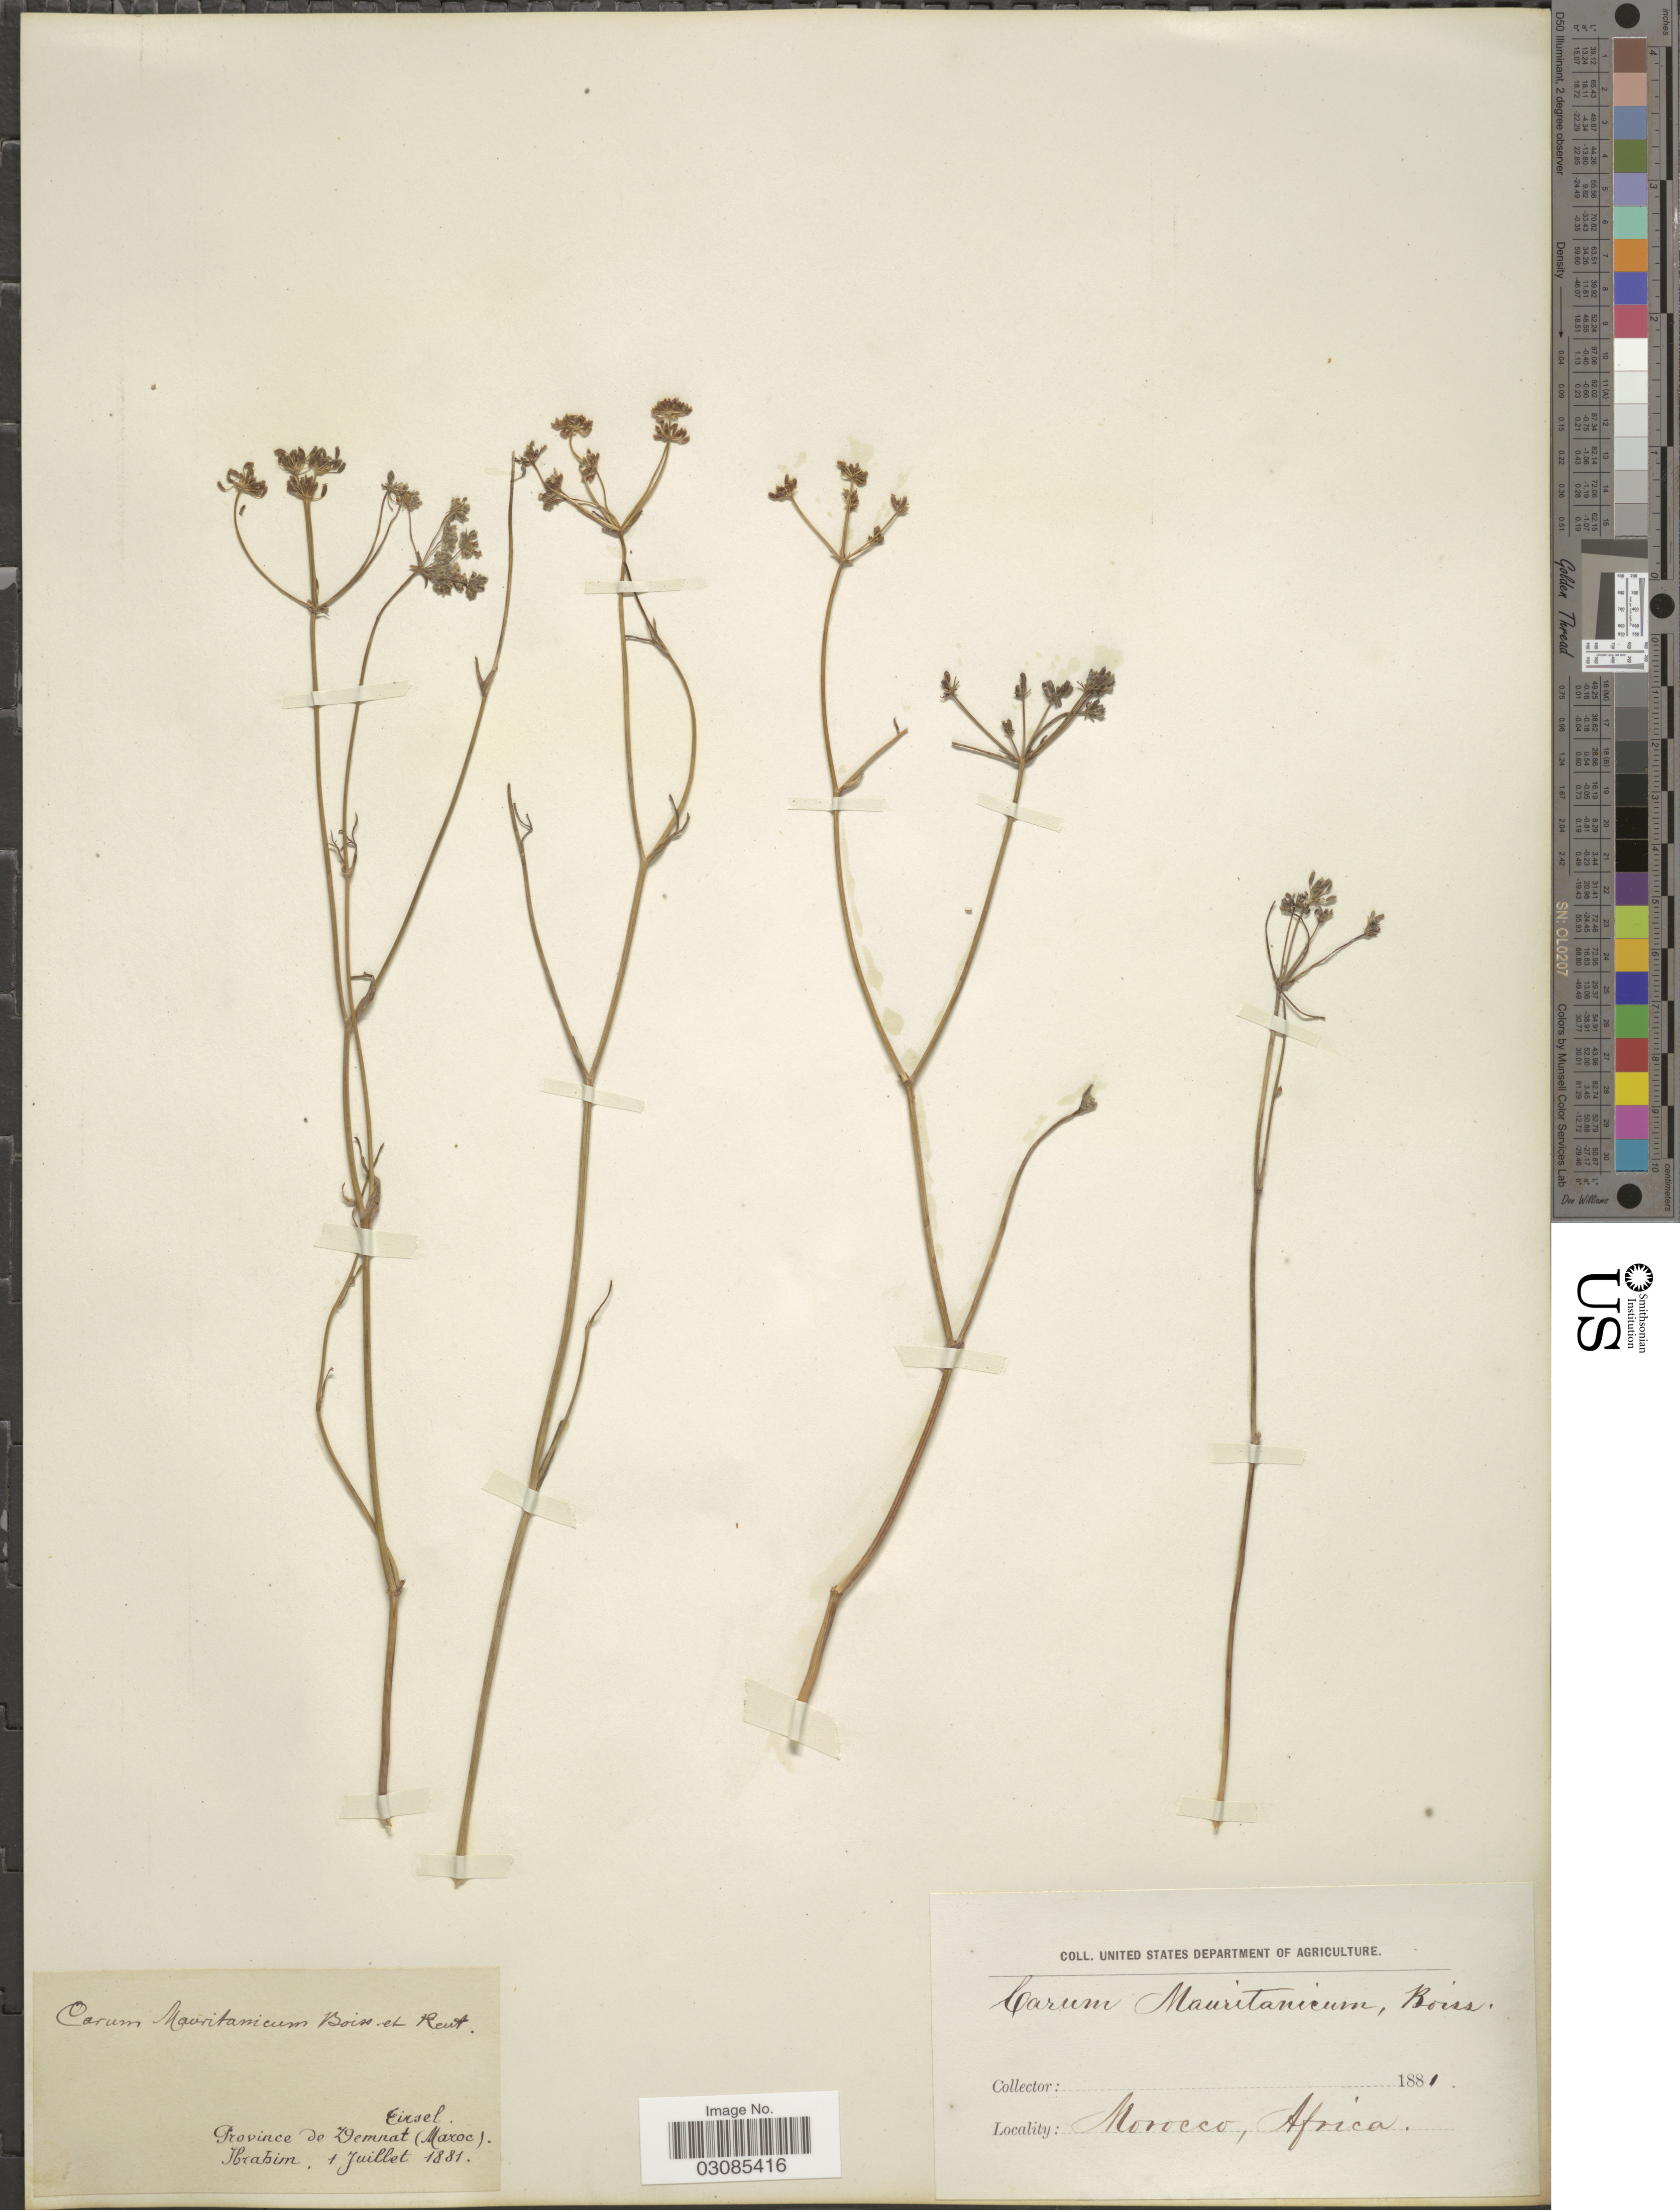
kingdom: Plantae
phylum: Tracheophyta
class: Magnoliopsida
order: Apiales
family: Apiaceae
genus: Bunium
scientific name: Bunium fontanesii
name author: (Pers.) Maire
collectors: -. Ibrahim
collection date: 1881-07-01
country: Morocco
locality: Tirsel. Province de Demnat (Maroc).